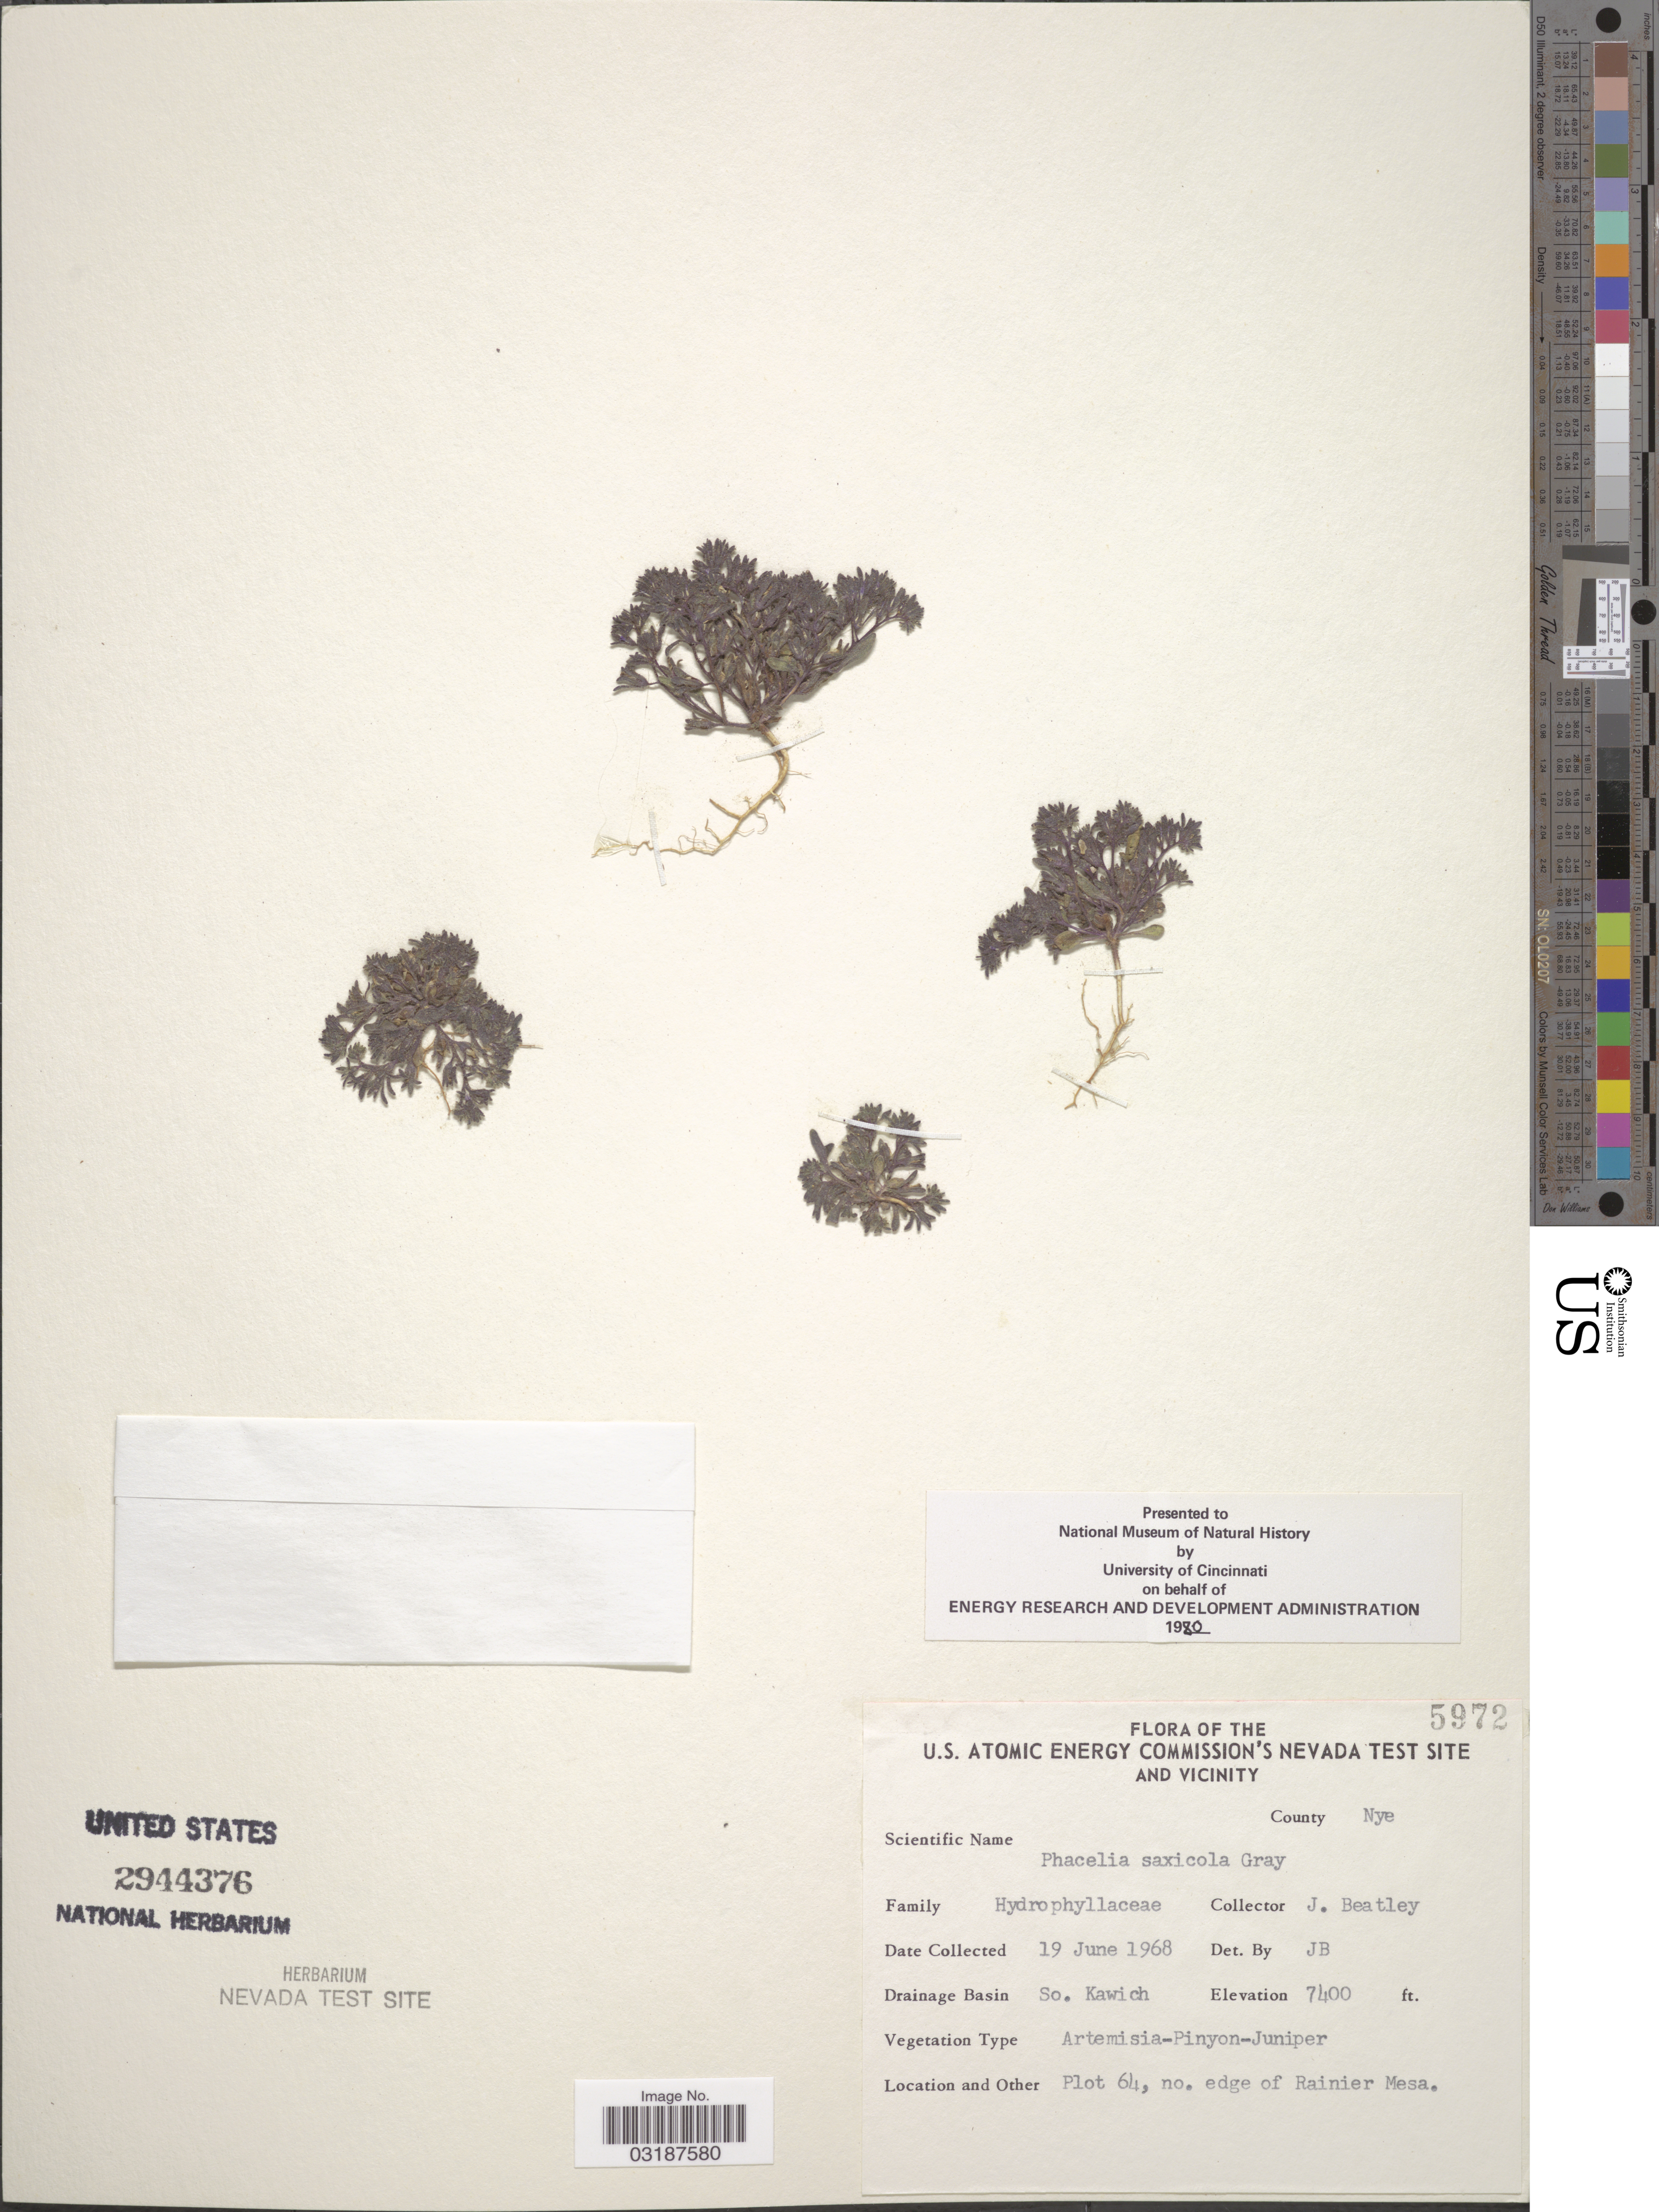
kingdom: Plantae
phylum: Tracheophyta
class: Magnoliopsida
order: Boraginales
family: Hydrophyllaceae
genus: Phacelia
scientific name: Phacelia saxicola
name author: A. Gray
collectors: J. C. Beatley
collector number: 5972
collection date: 1968-06-19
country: United States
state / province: Nevada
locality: U.S. Atomic Energy Commission's Nevada Test Site and Vicinity. County Nye. Drainage Basin So. Kawich. Plot 64, no. edge of Rainier Mesa.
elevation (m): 2256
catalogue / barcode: US 2944376